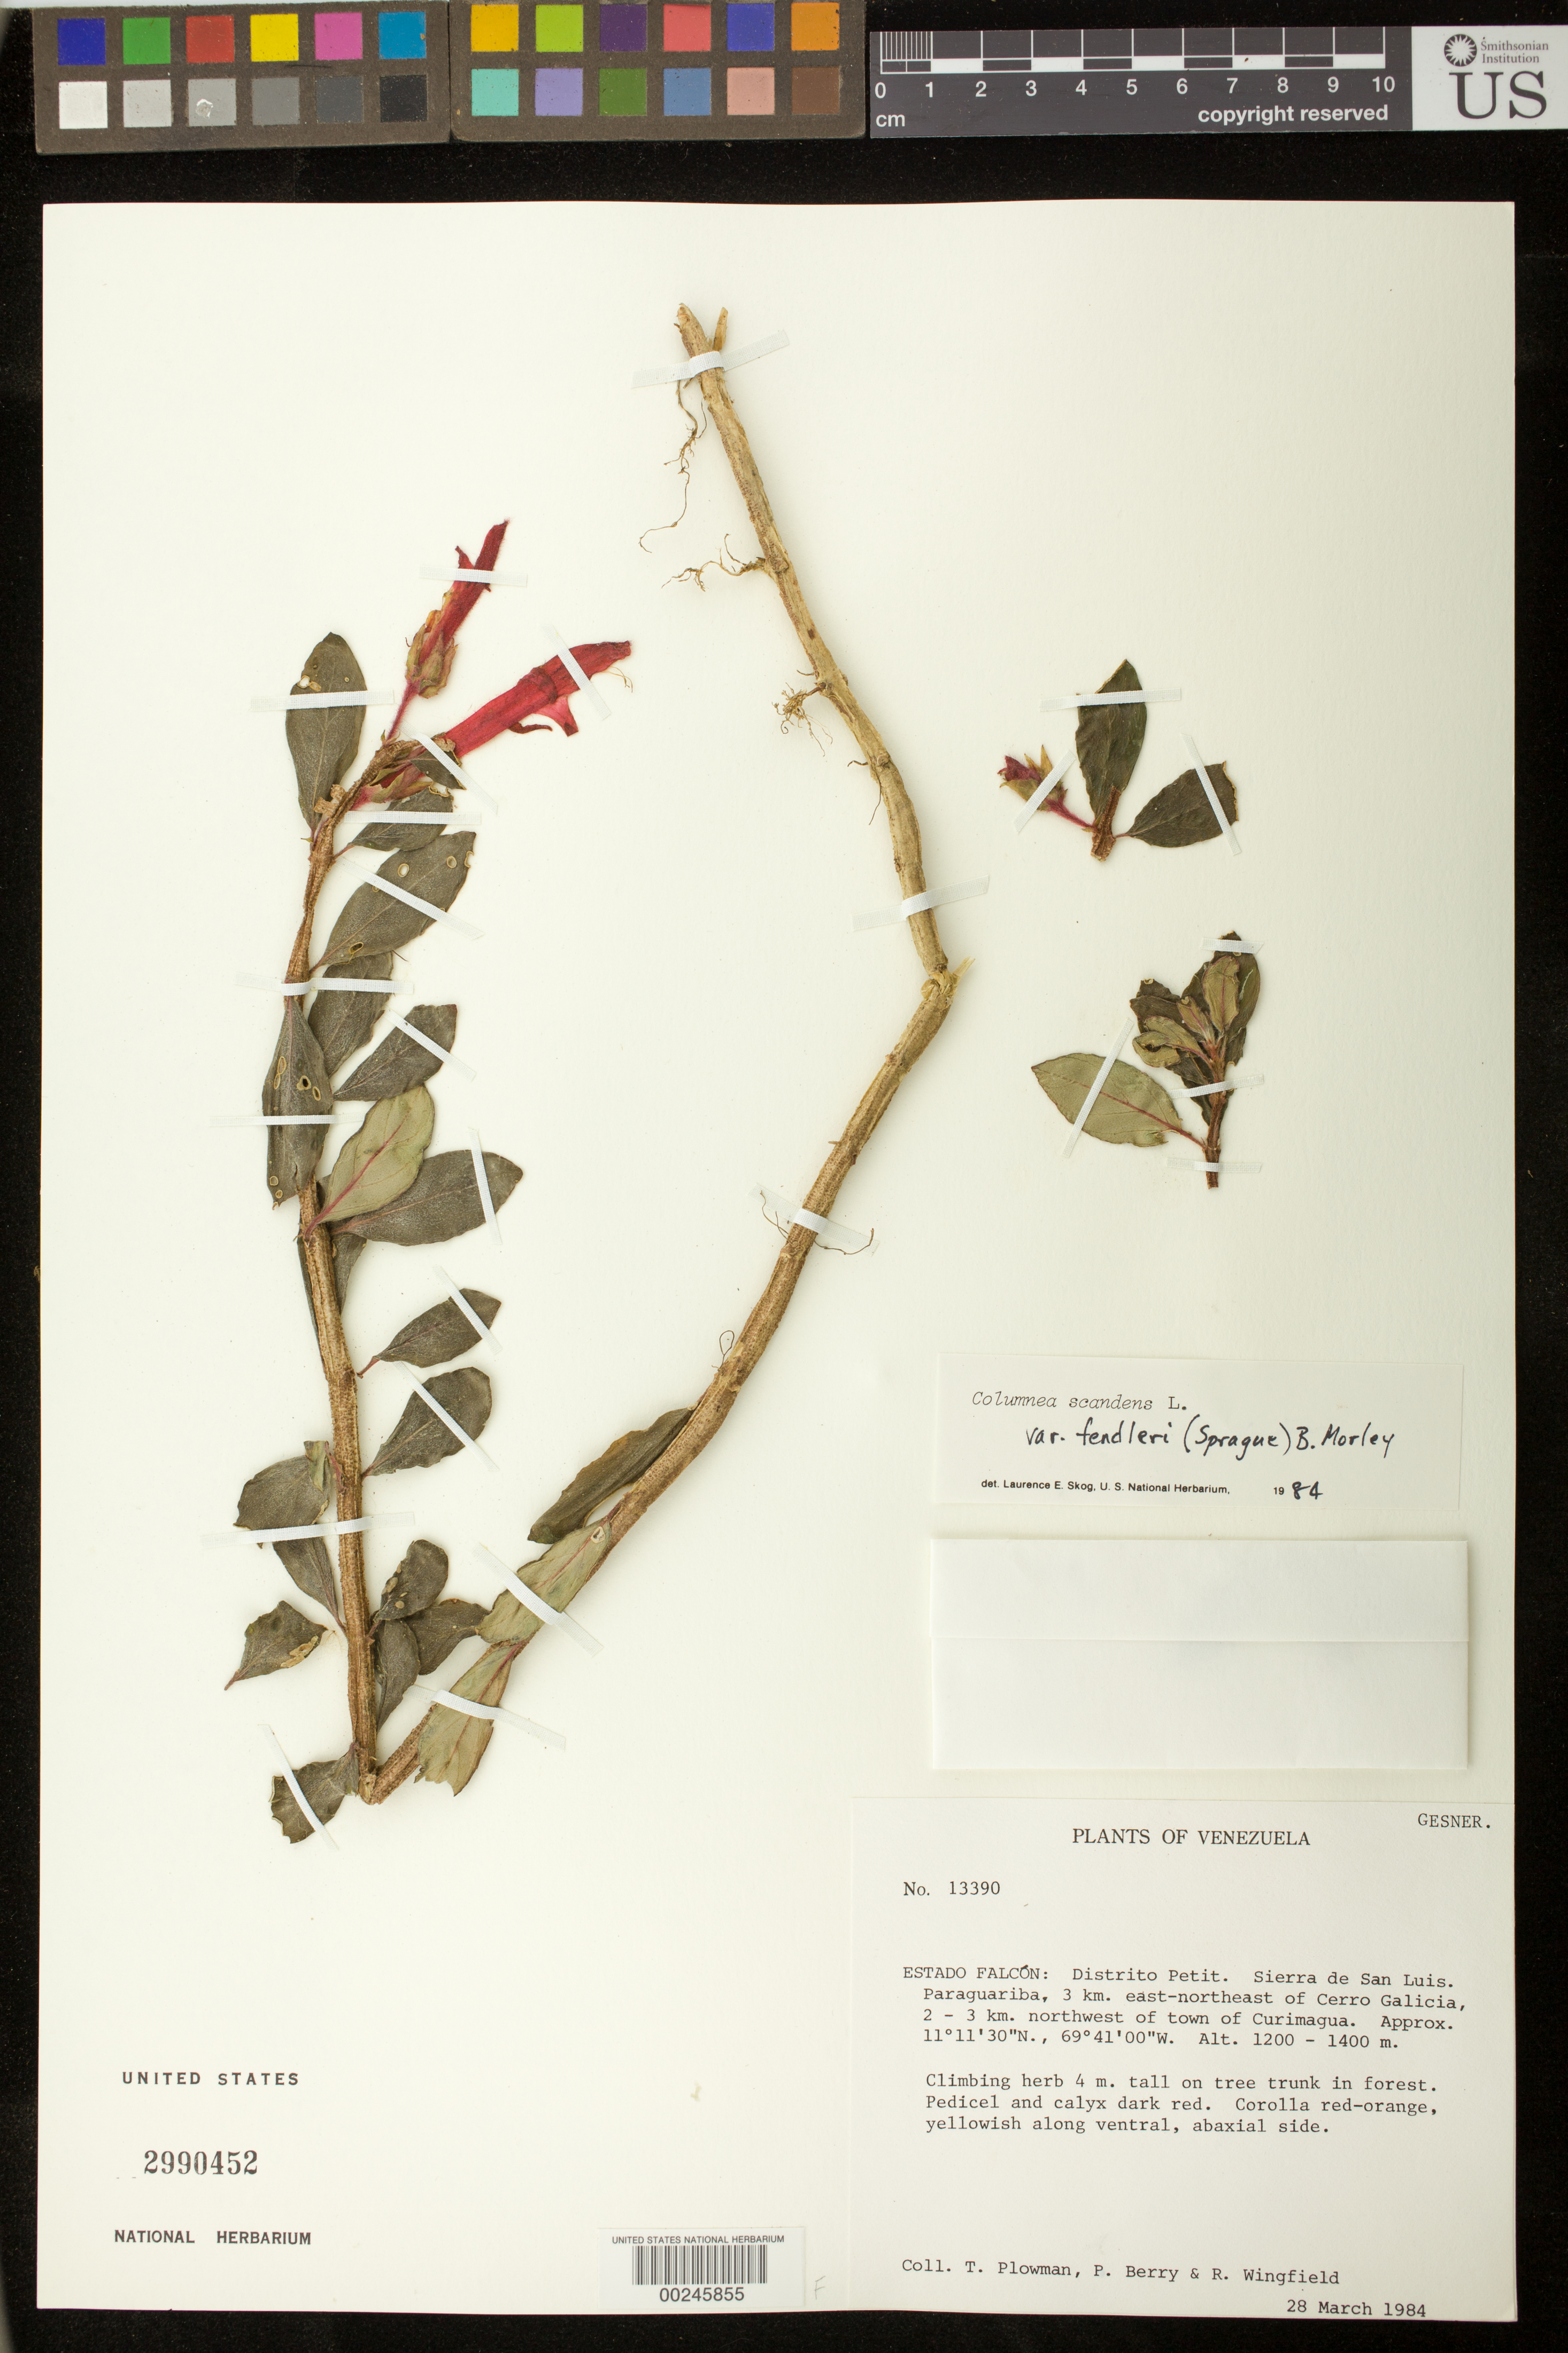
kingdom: Plantae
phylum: Tracheophyta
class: Magnoliopsida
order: Lamiales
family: Gesneriaceae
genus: Columnea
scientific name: Columnea scandens var. fendleri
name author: (Sprague) B.D. Morley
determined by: Skog, Laurence E.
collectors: T. Plowman, P. Berry & R. Wingfield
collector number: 13390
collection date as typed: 28 Mar 1984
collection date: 1984-03-28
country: Venezuela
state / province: Falcón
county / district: Petit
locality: Dist. Petit, Sierra de San Luis, Paraguariba, 3 km E-NE of Cerro Galicia, 2-3 km NW of town of Curimagua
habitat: In forest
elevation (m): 1200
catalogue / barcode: US 2990452